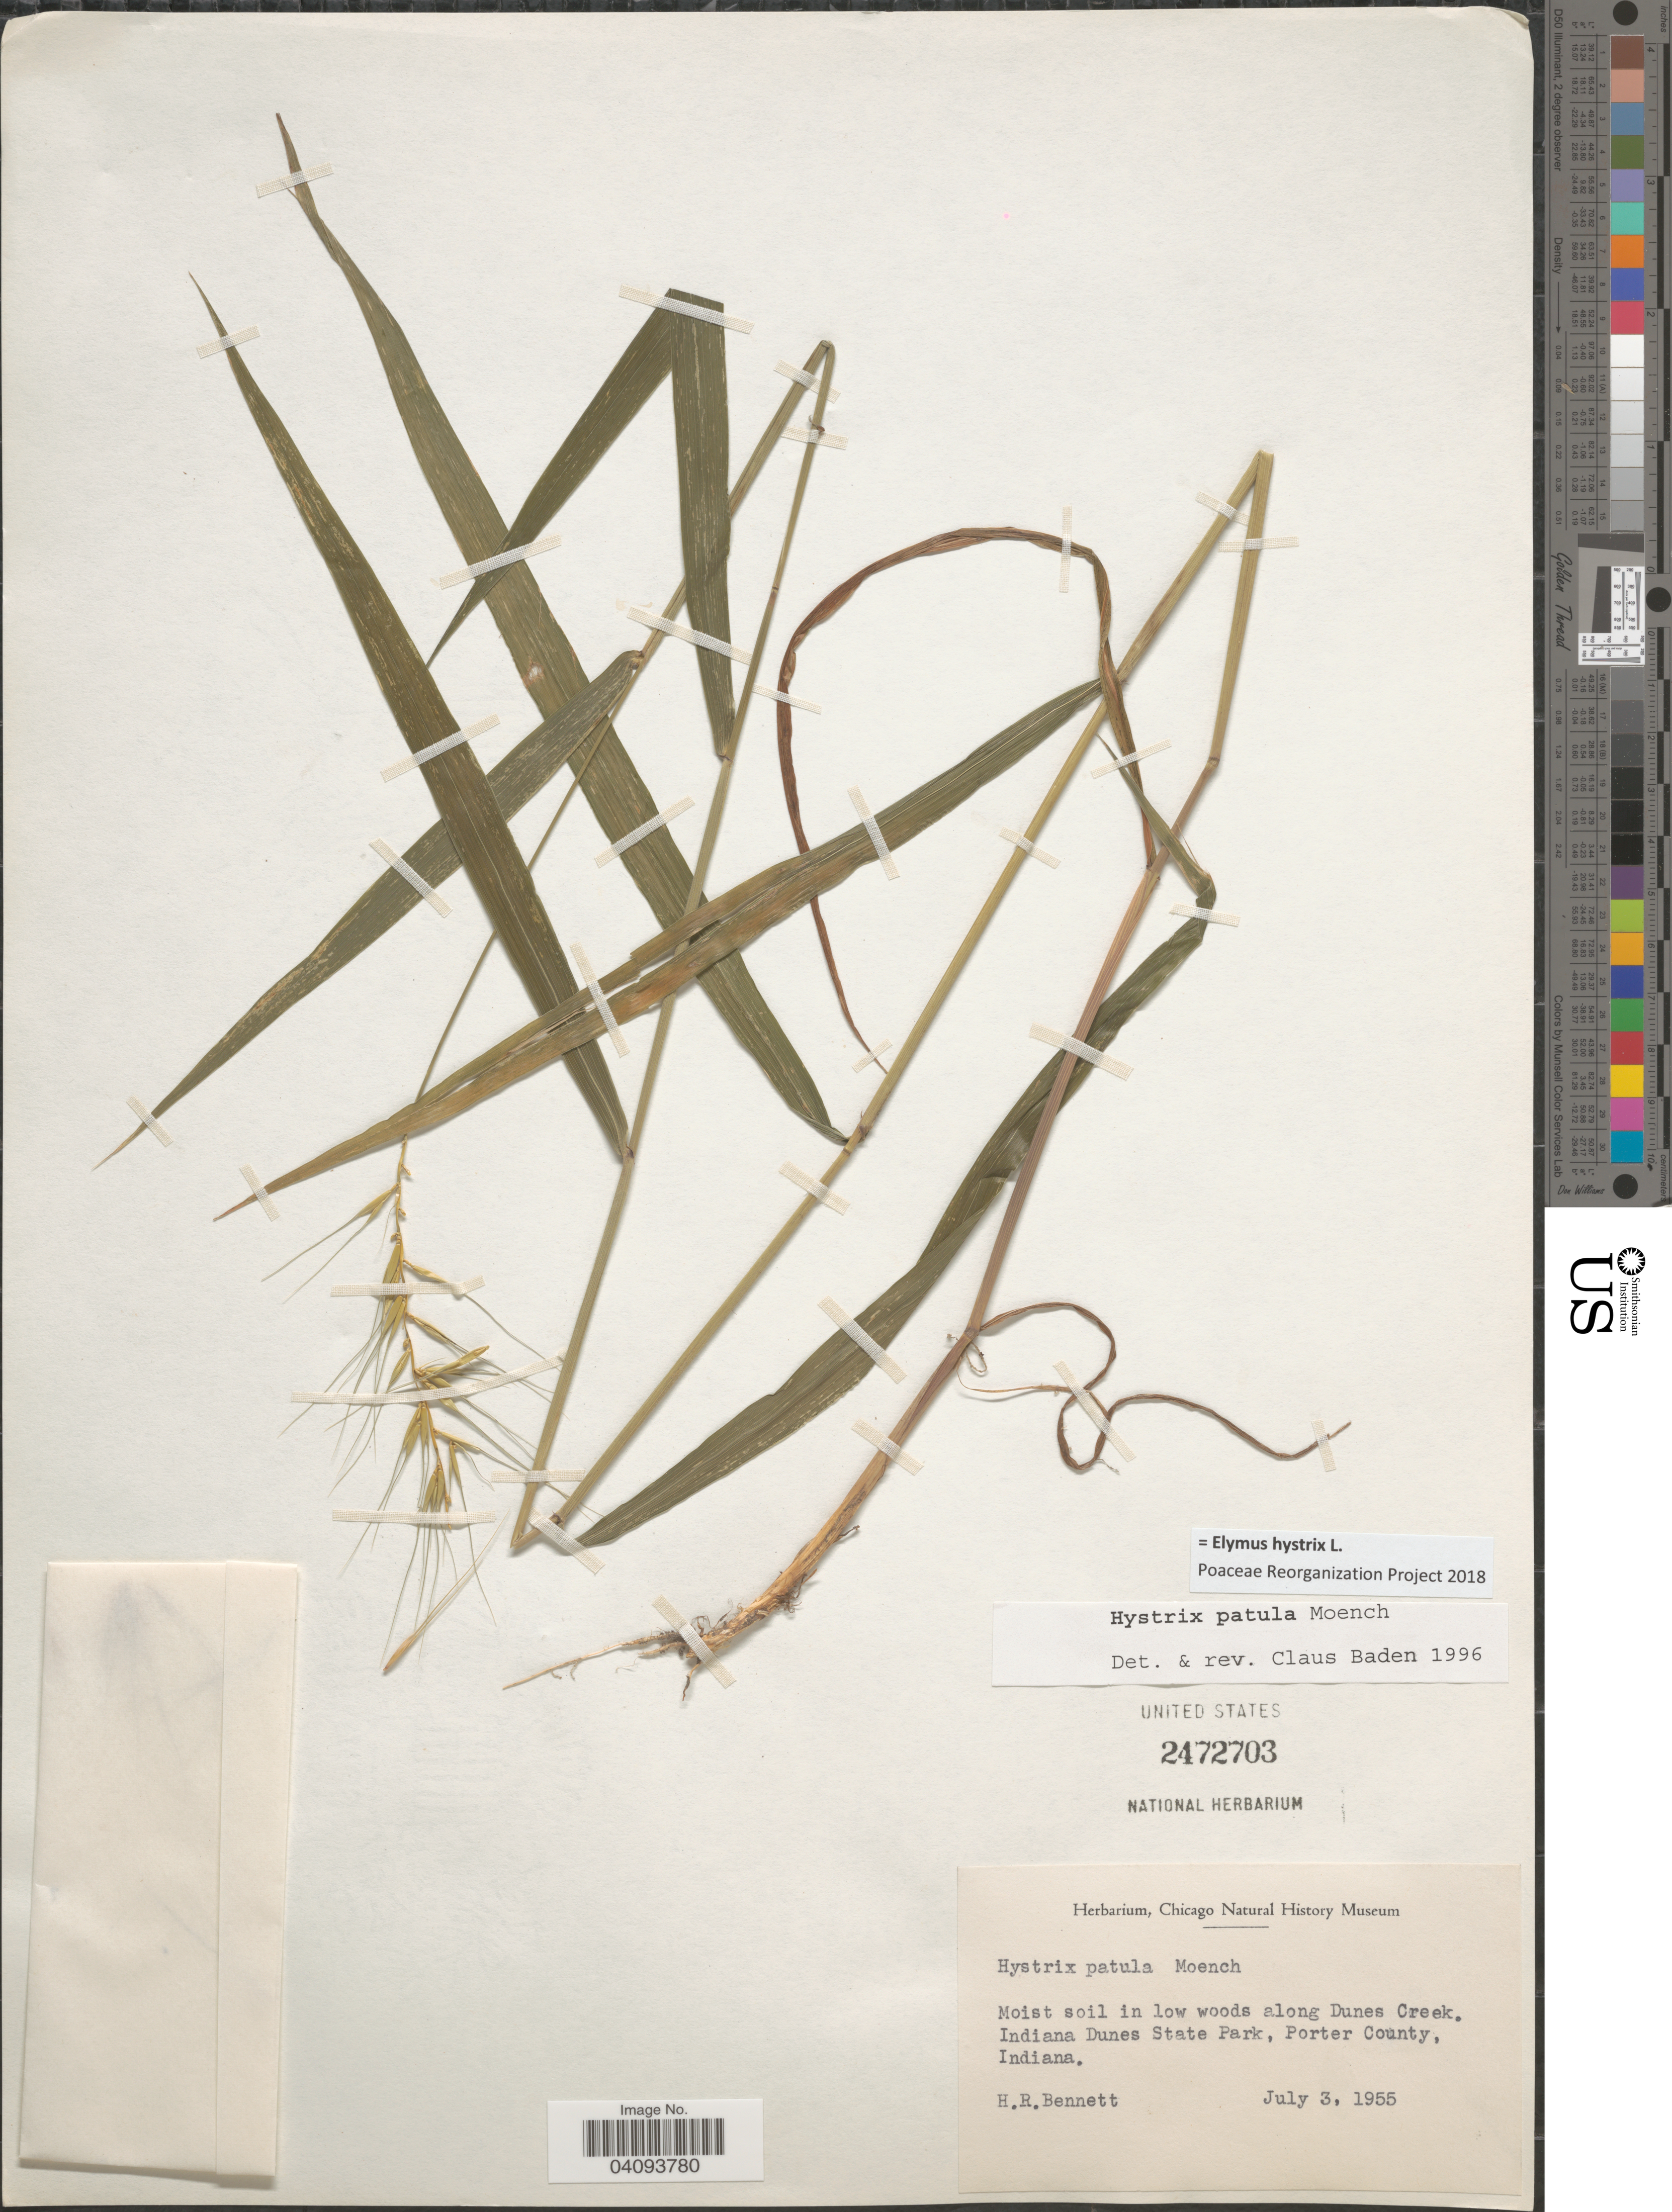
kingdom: Plantae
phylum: Tracheophyta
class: Liliopsida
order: Poales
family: Poaceae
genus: Elymus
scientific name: Elymus hystrix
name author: L.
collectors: H. R. Bennett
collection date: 1955-07-03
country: United States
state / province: Indiana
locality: Along Dunes Creek, Indiana Dunes State Park, Porter County.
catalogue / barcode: US 2472703